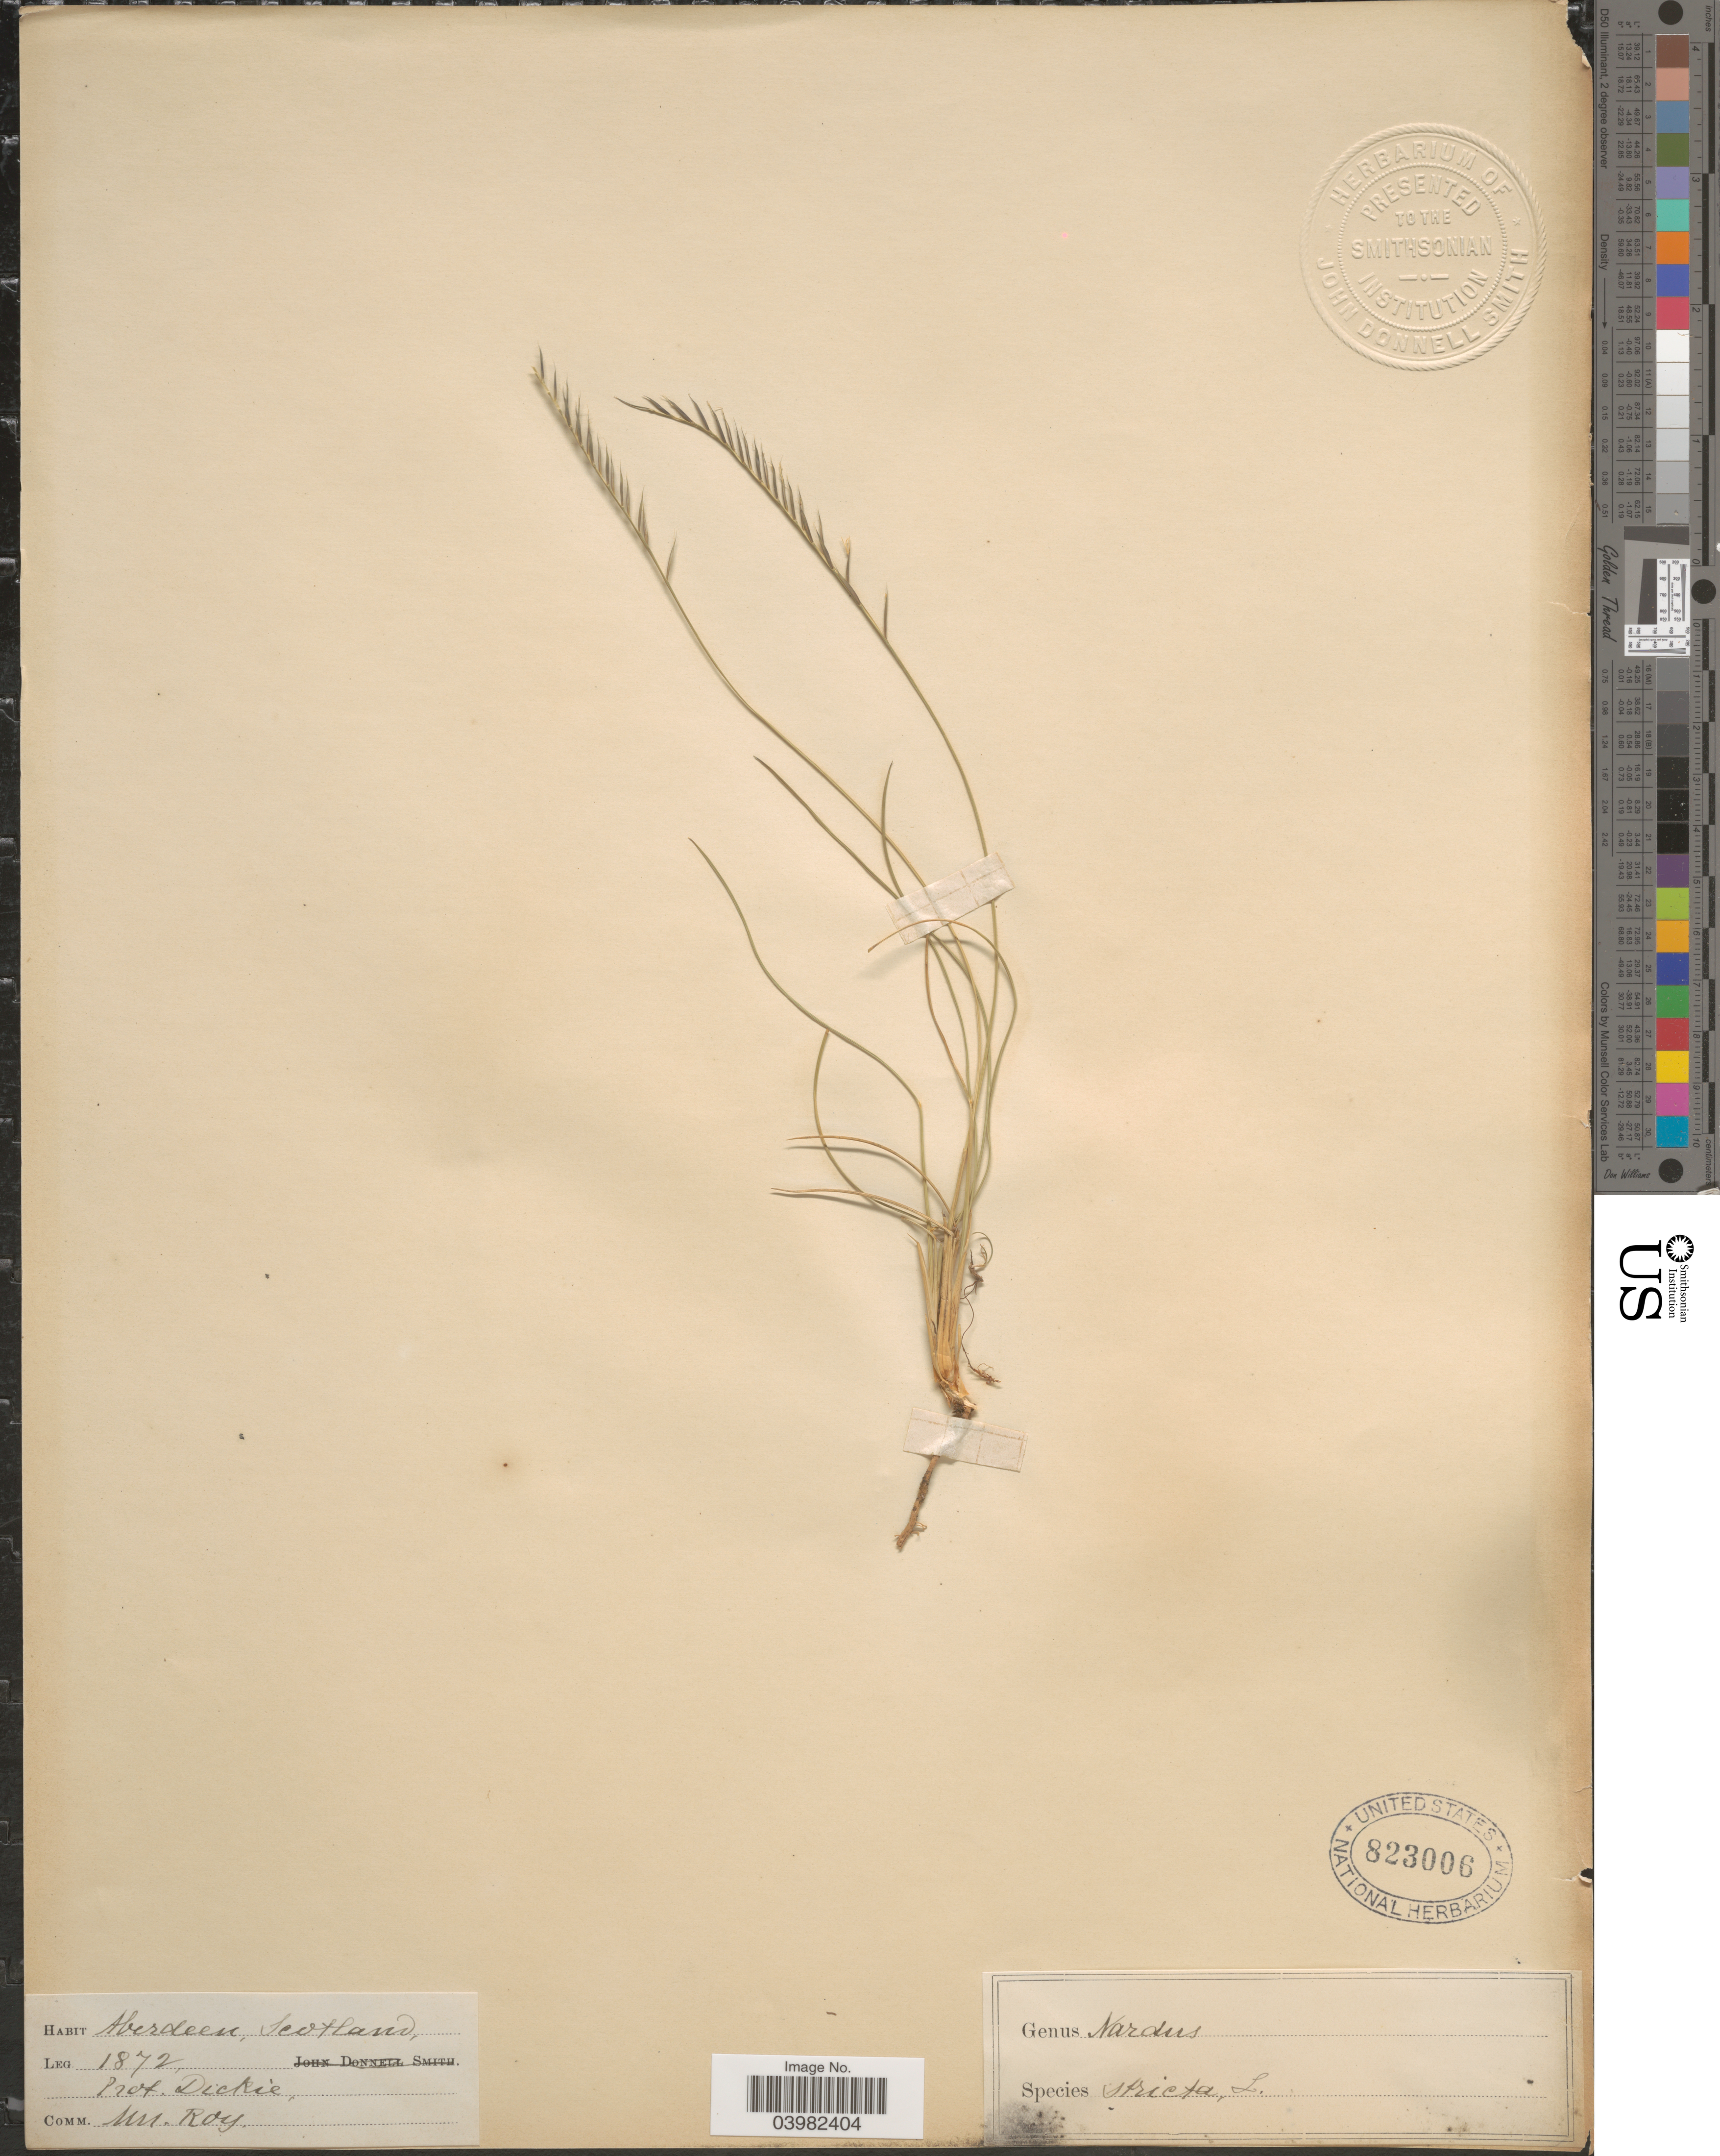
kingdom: Plantae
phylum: Tracheophyta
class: Liliopsida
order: Poales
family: Poaceae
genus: Nardus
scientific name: Nardus stricta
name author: L.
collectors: Dickie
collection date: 1872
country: United Kingdom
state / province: Scotland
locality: Aberdeen.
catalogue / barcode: US 823006